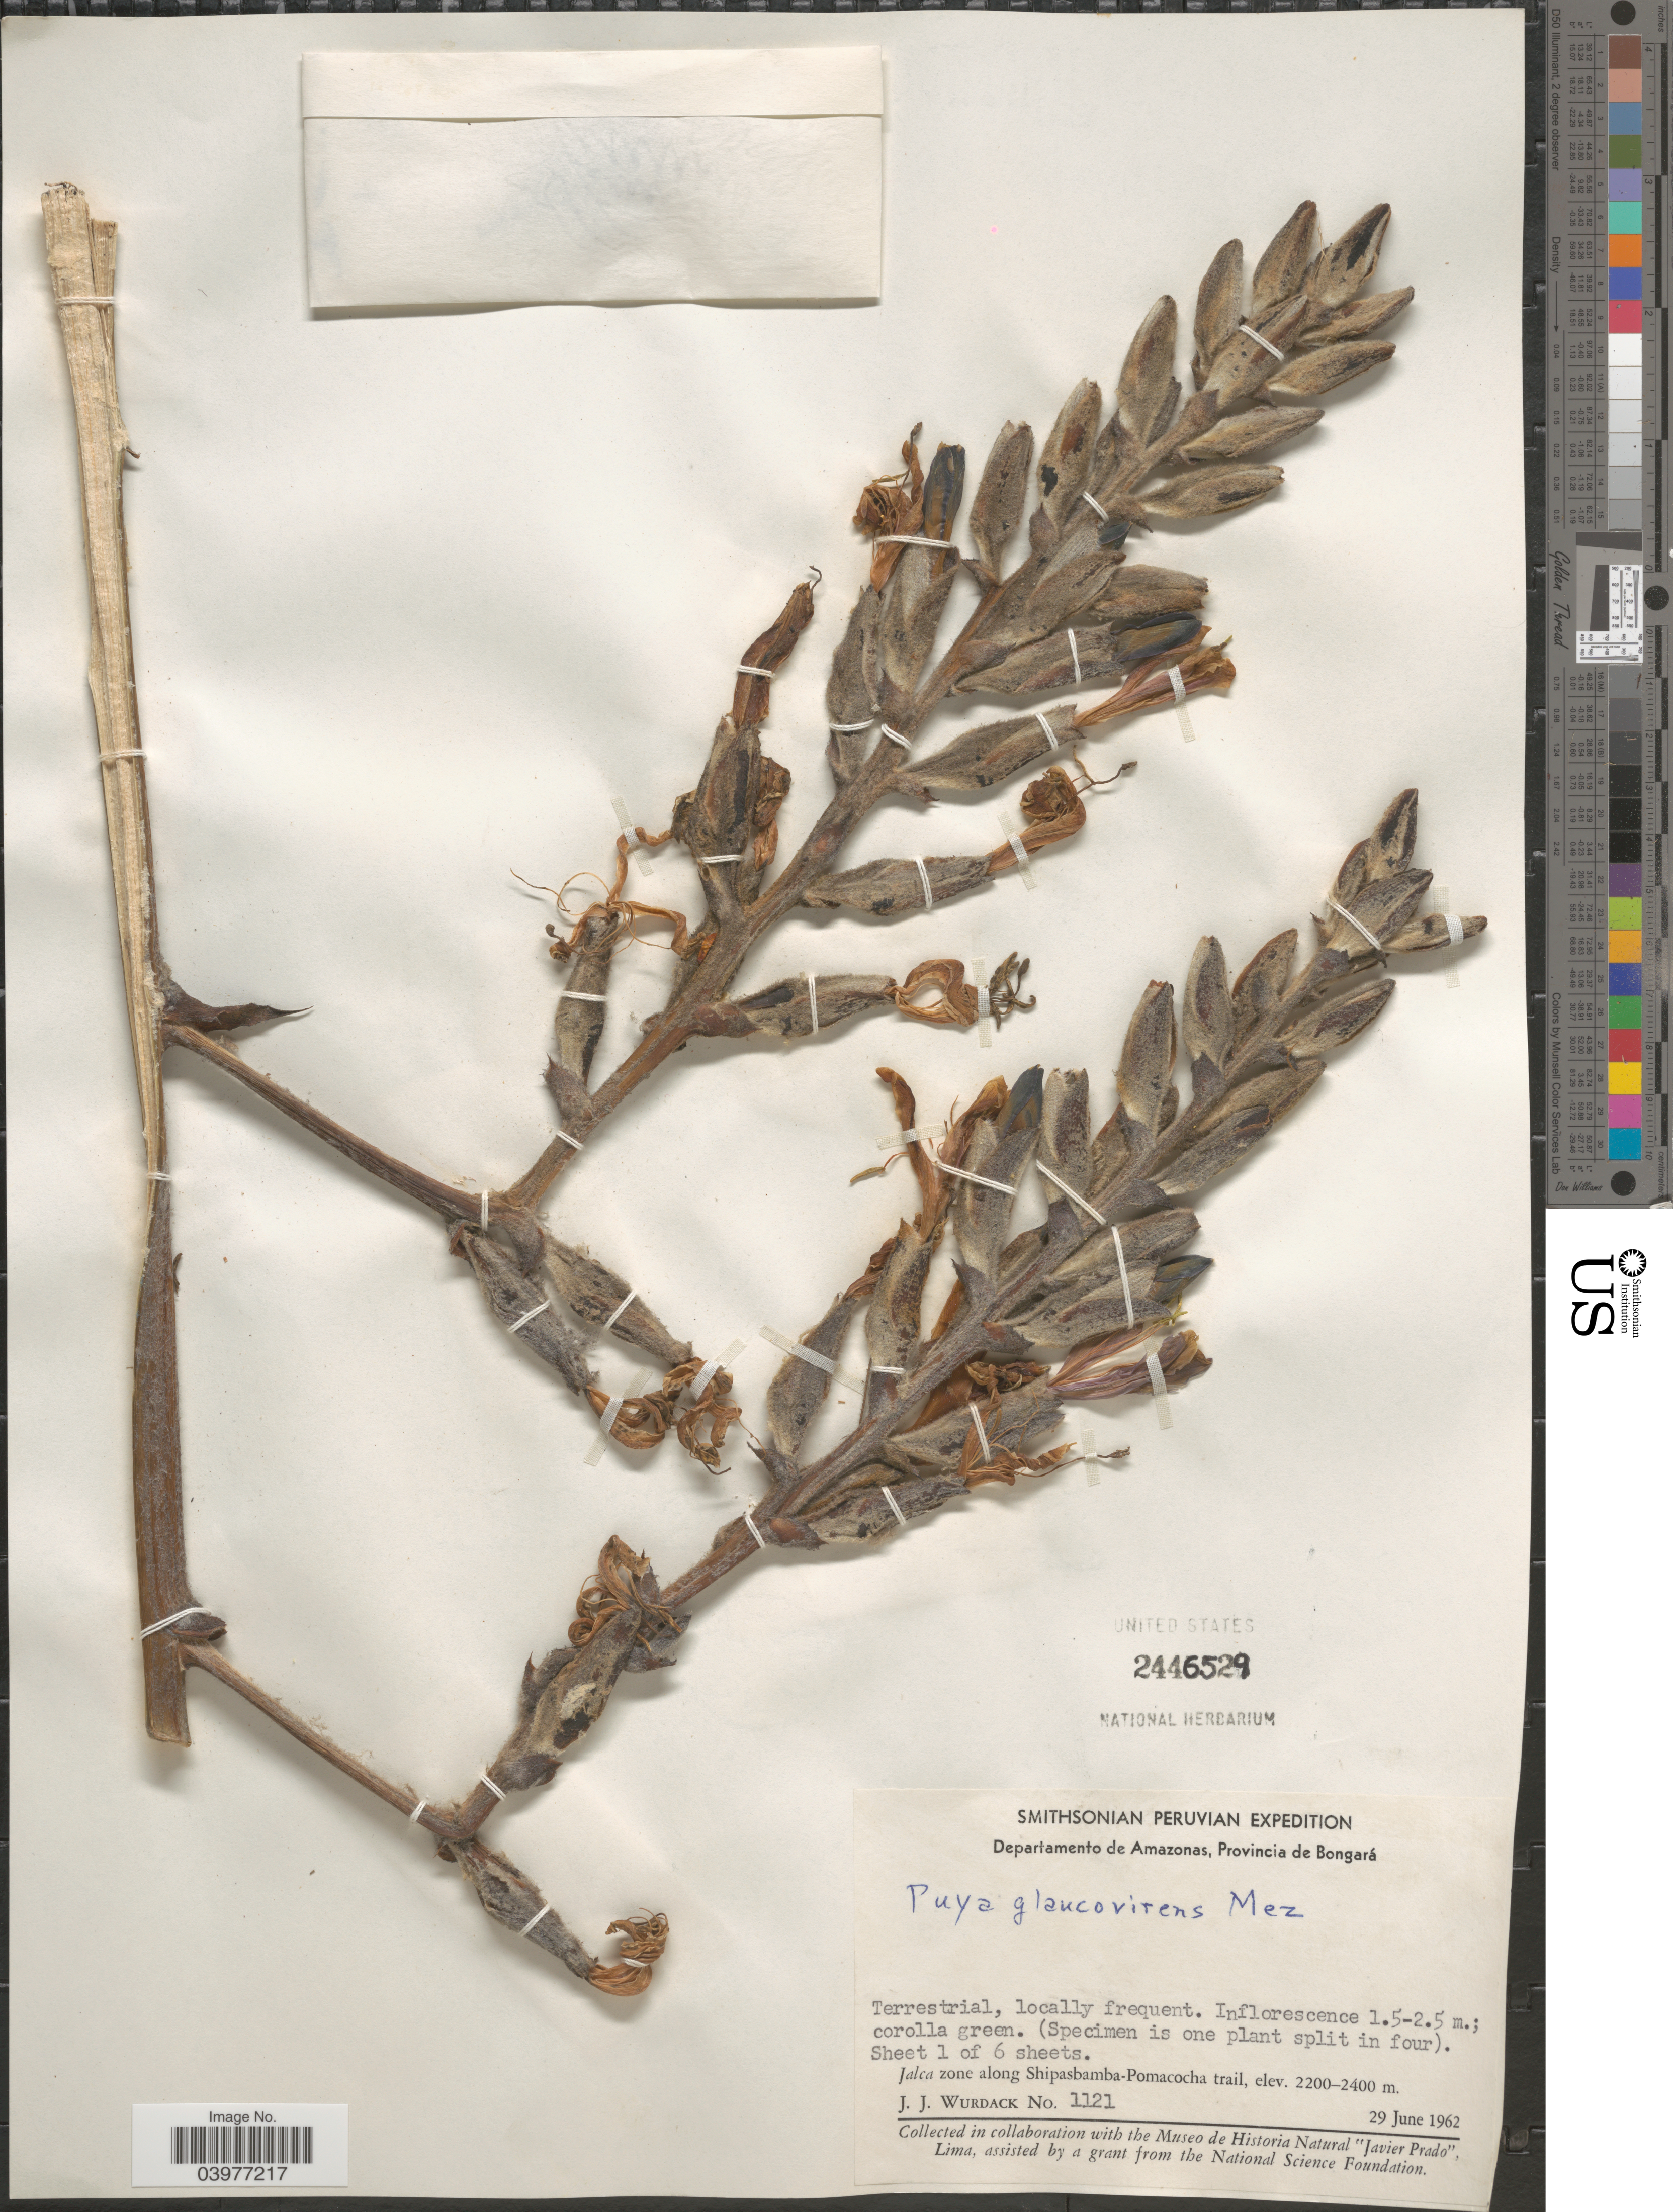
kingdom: Plantae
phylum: Tracheophyta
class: Liliopsida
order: Poales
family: Bromeliaceae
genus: Puya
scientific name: Puya glaucovirens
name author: Mez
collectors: J. J. Wurdack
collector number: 1121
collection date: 1962-06-29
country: Peru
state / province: Amazonas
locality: Departamento de Amazonas, Provincia de Bongará. Jalca zone along Shipasbamba-Pomacocha trail.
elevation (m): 2200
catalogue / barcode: US 2446529